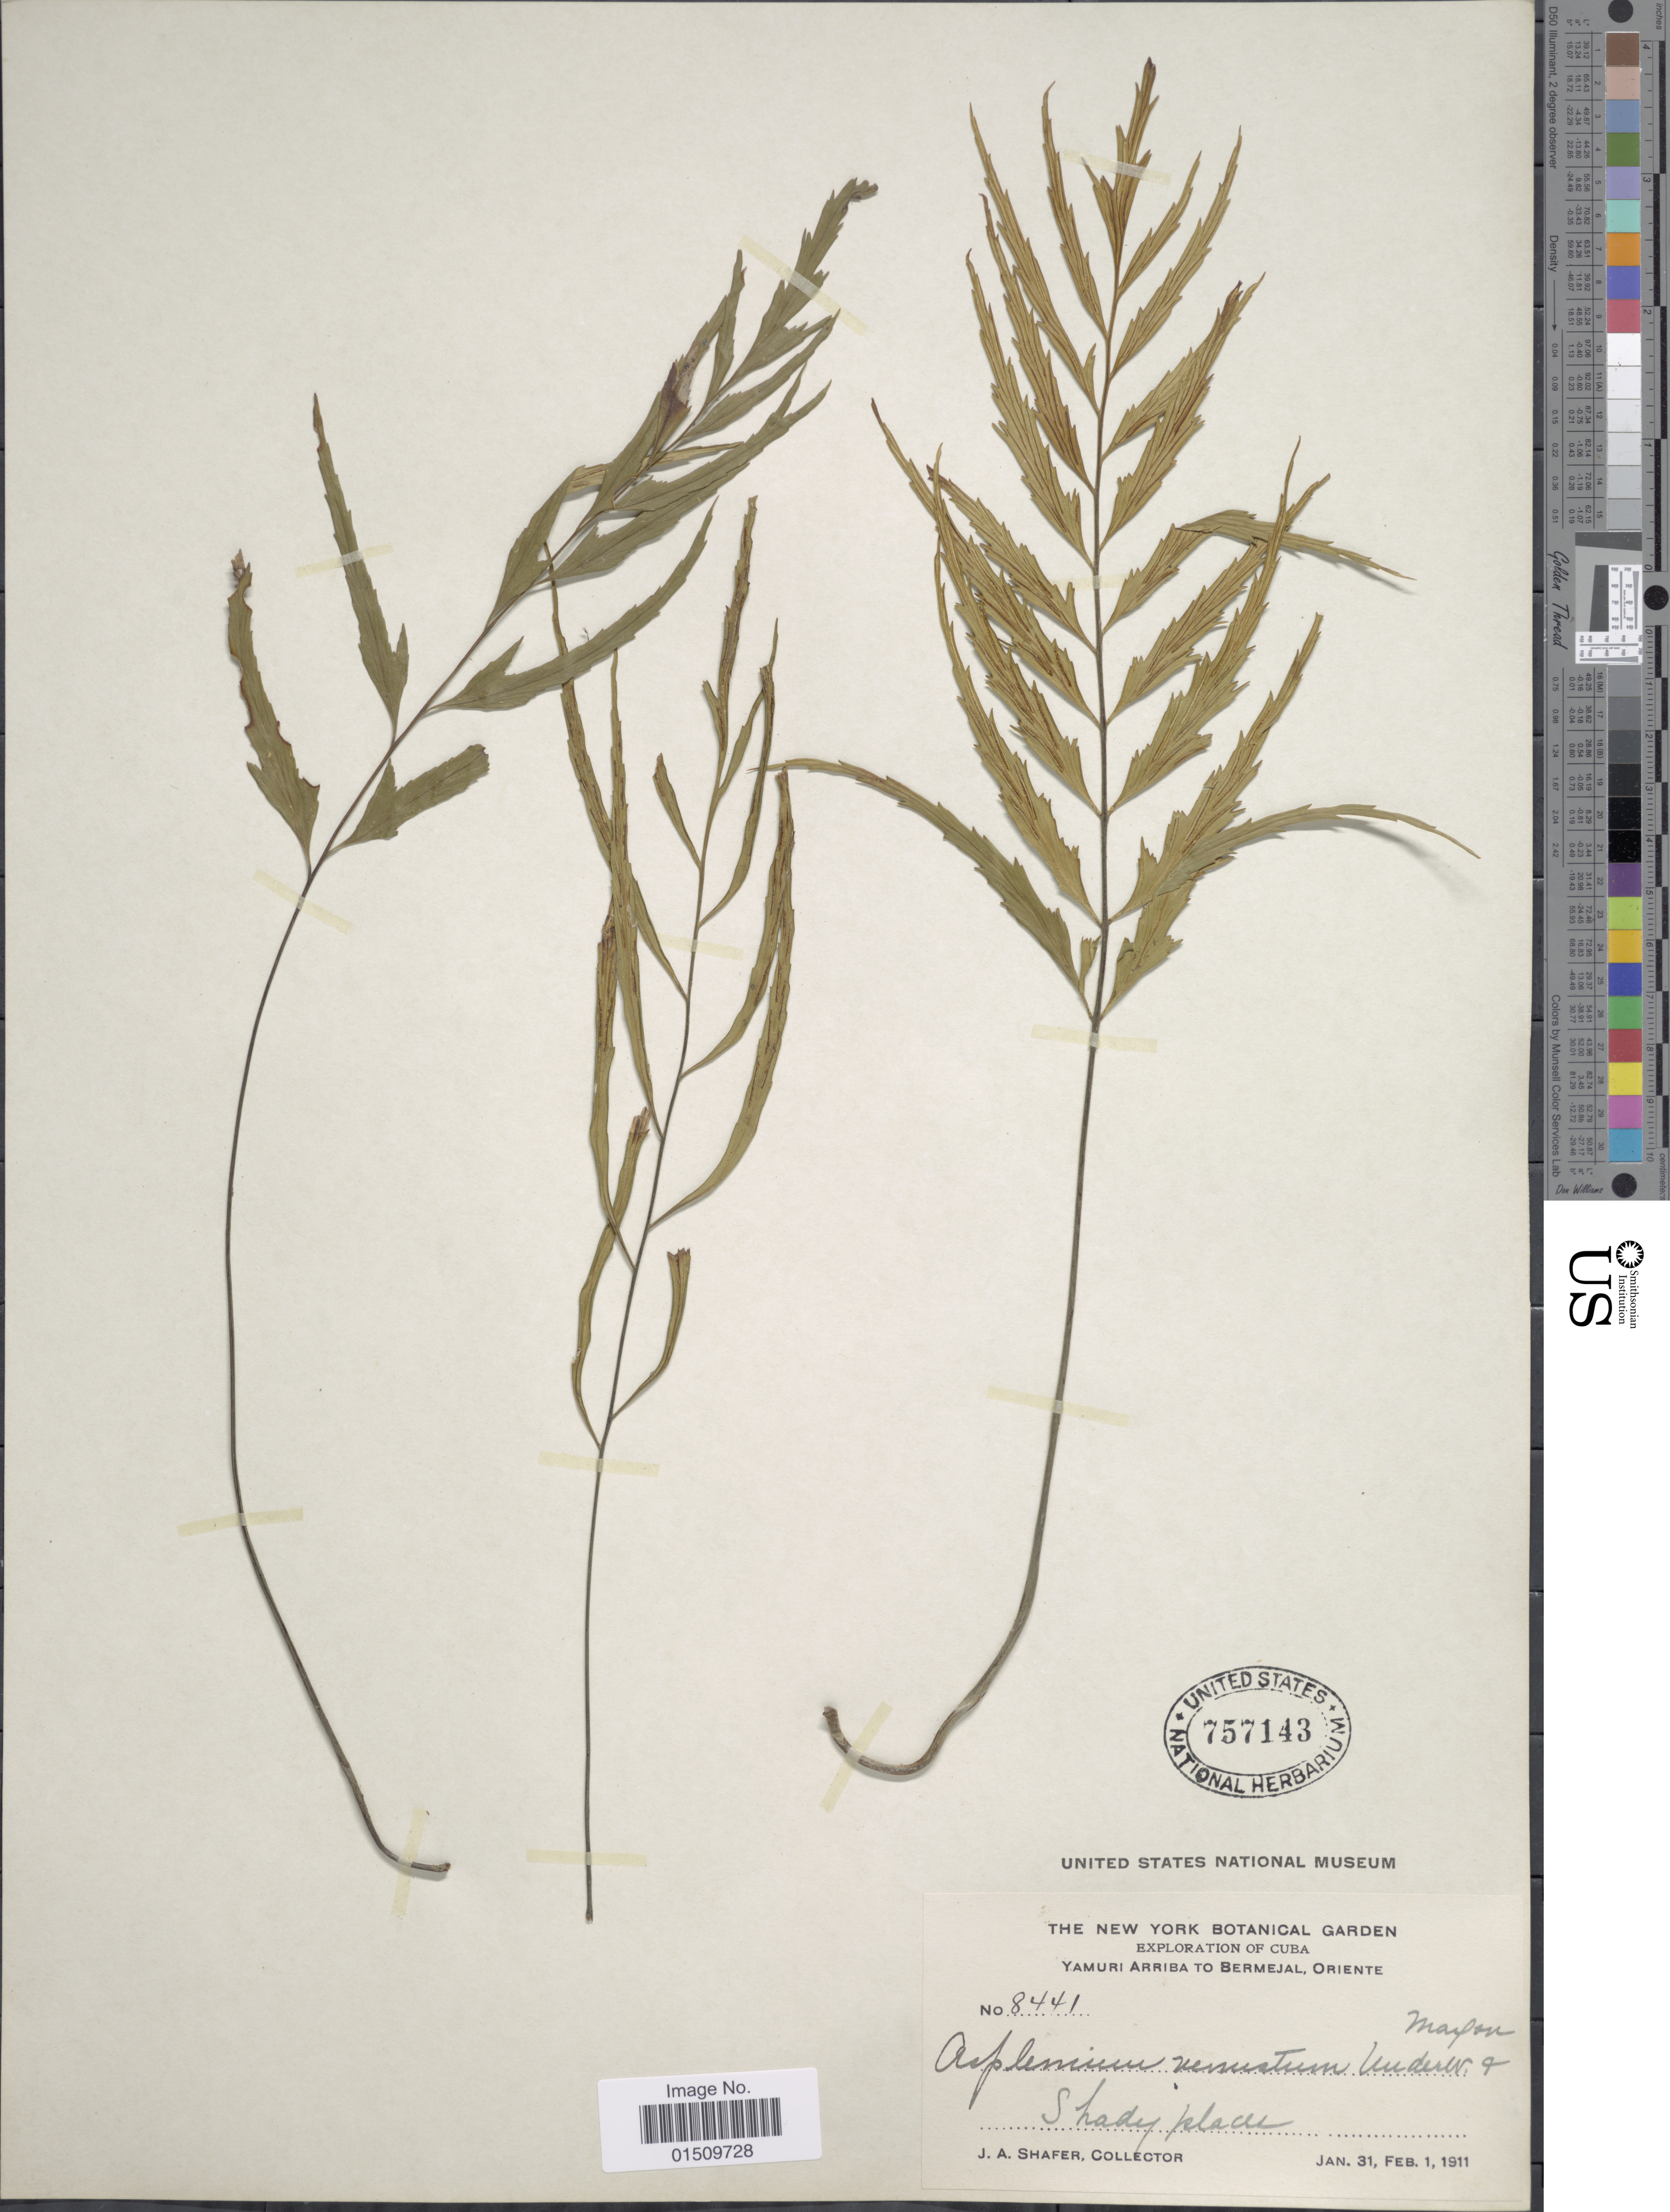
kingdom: Plantae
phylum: Tracheophyta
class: Polypodiopsida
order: Polypodiales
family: Aspleniaceae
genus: Asplenium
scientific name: Asplenium venustum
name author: Underw. & Maxon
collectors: J. A. Shafer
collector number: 8441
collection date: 1911-01-31/1911-02-01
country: Cuba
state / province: Oriente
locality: Cuba, Yamuri Arriba to Bermejal.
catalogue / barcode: US 757143